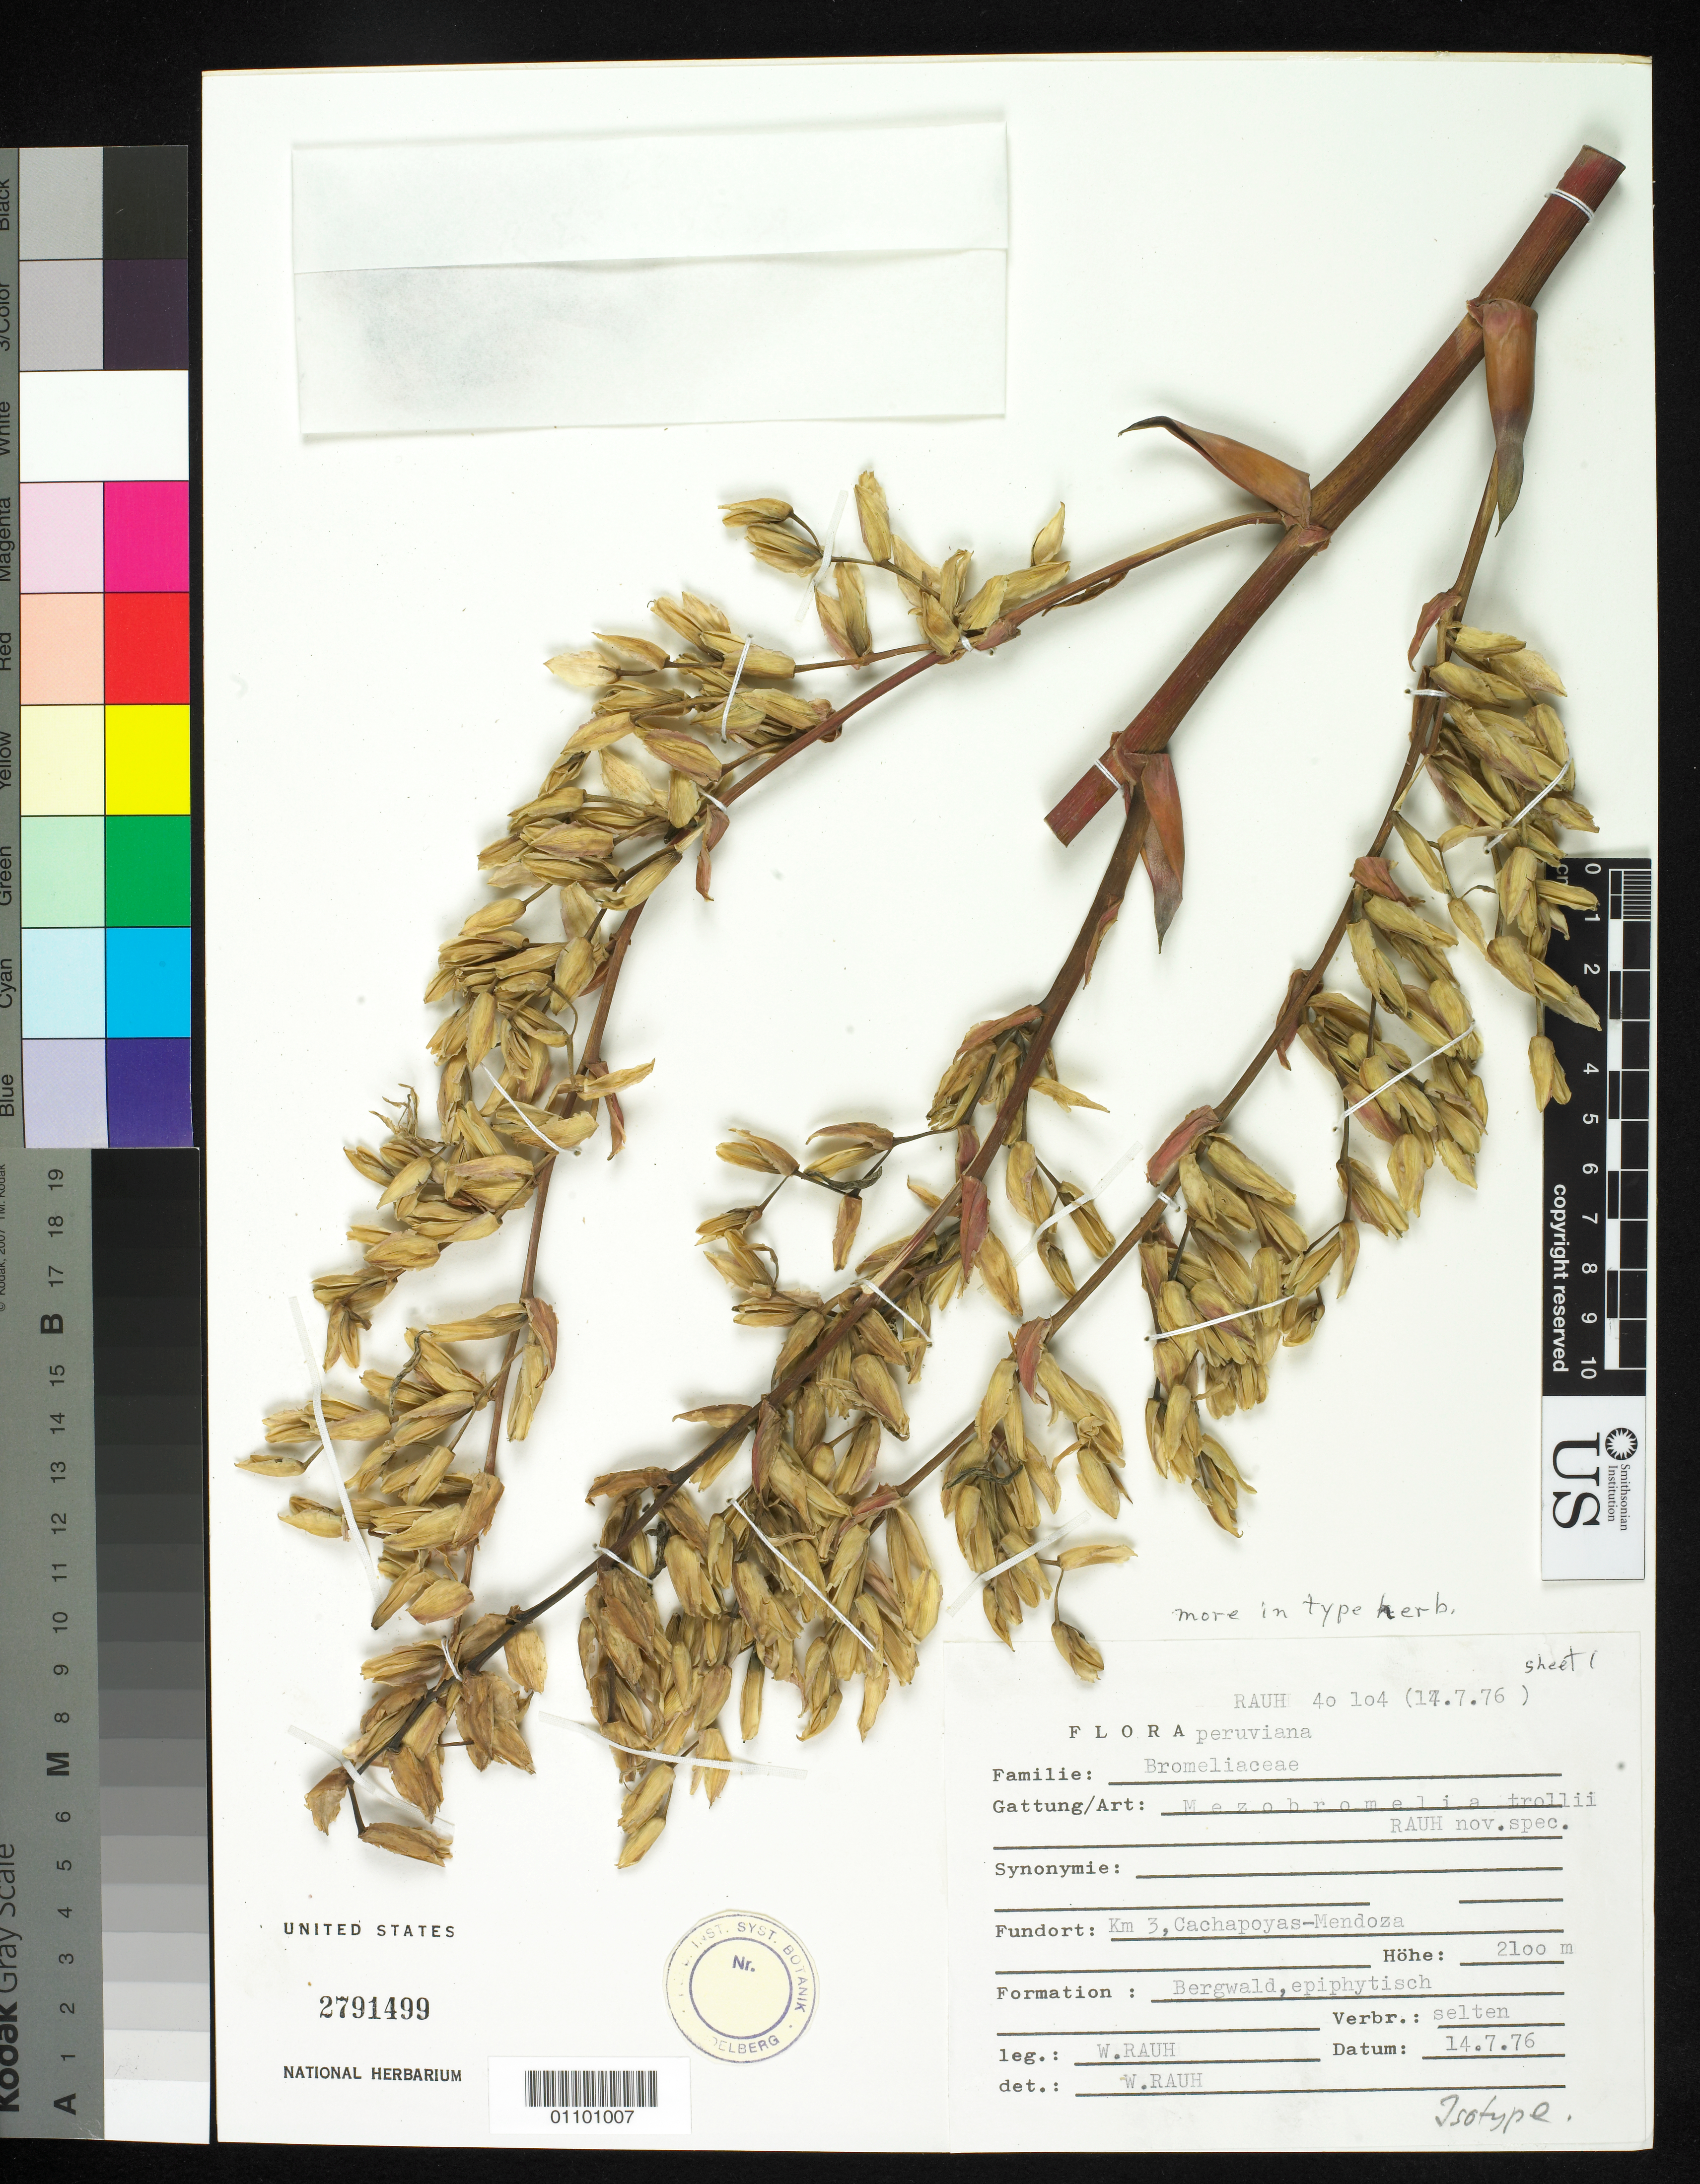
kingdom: Plantae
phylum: Tracheophyta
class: Liliopsida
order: Poales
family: Bromeliaceae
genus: Mezobromelia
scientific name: Mezobromelia trollii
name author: Rauh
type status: Isotype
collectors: W. Rauh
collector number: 40104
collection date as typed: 14 Jul 1976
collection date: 1976-07-14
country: Peru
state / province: Amazonas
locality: between Chachapoyas and Mendoza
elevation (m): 2100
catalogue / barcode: US 2791499